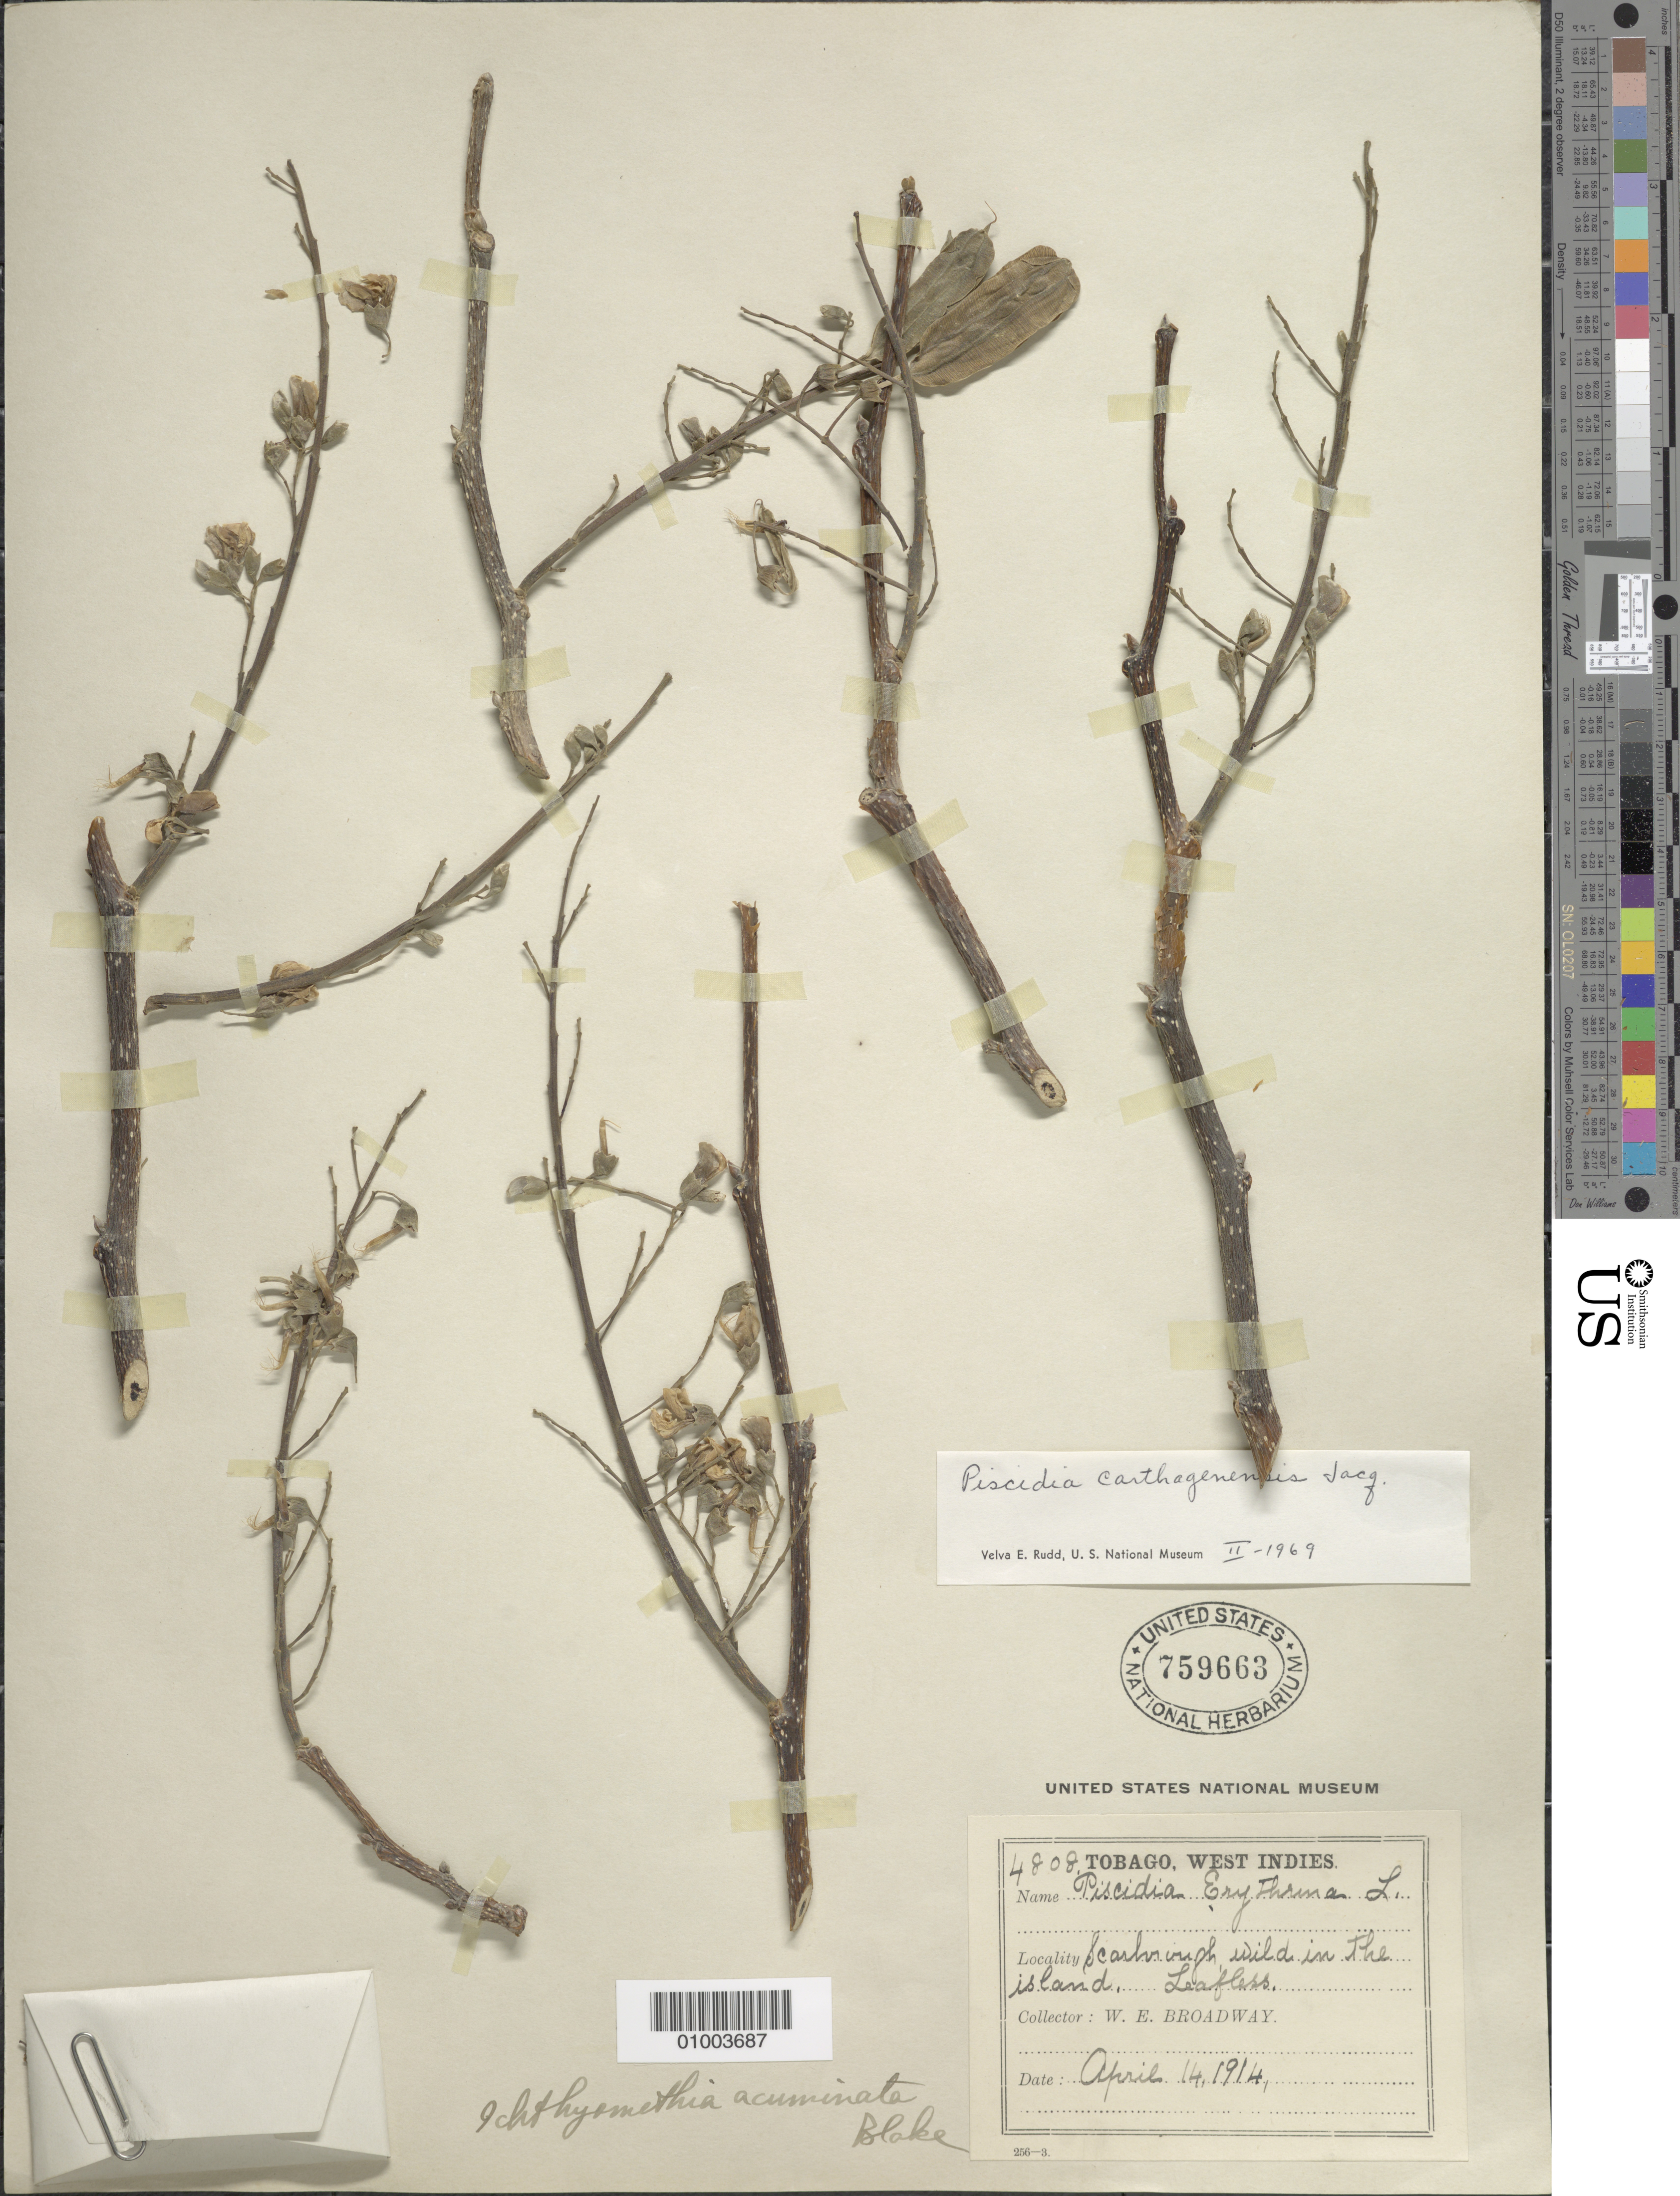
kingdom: Plantae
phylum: Tracheophyta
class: Magnoliopsida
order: Fabales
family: Fabaceae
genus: Piscidia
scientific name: Piscidia carthagenensis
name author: Jacq.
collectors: W. E. Broadway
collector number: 4808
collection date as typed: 14 Apr 1914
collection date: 1914-04-14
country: Trinidad and Tobago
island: Tobago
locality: Scarborough Wild in the Island. Leafless.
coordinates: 0 N, 0 E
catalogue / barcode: US 759663